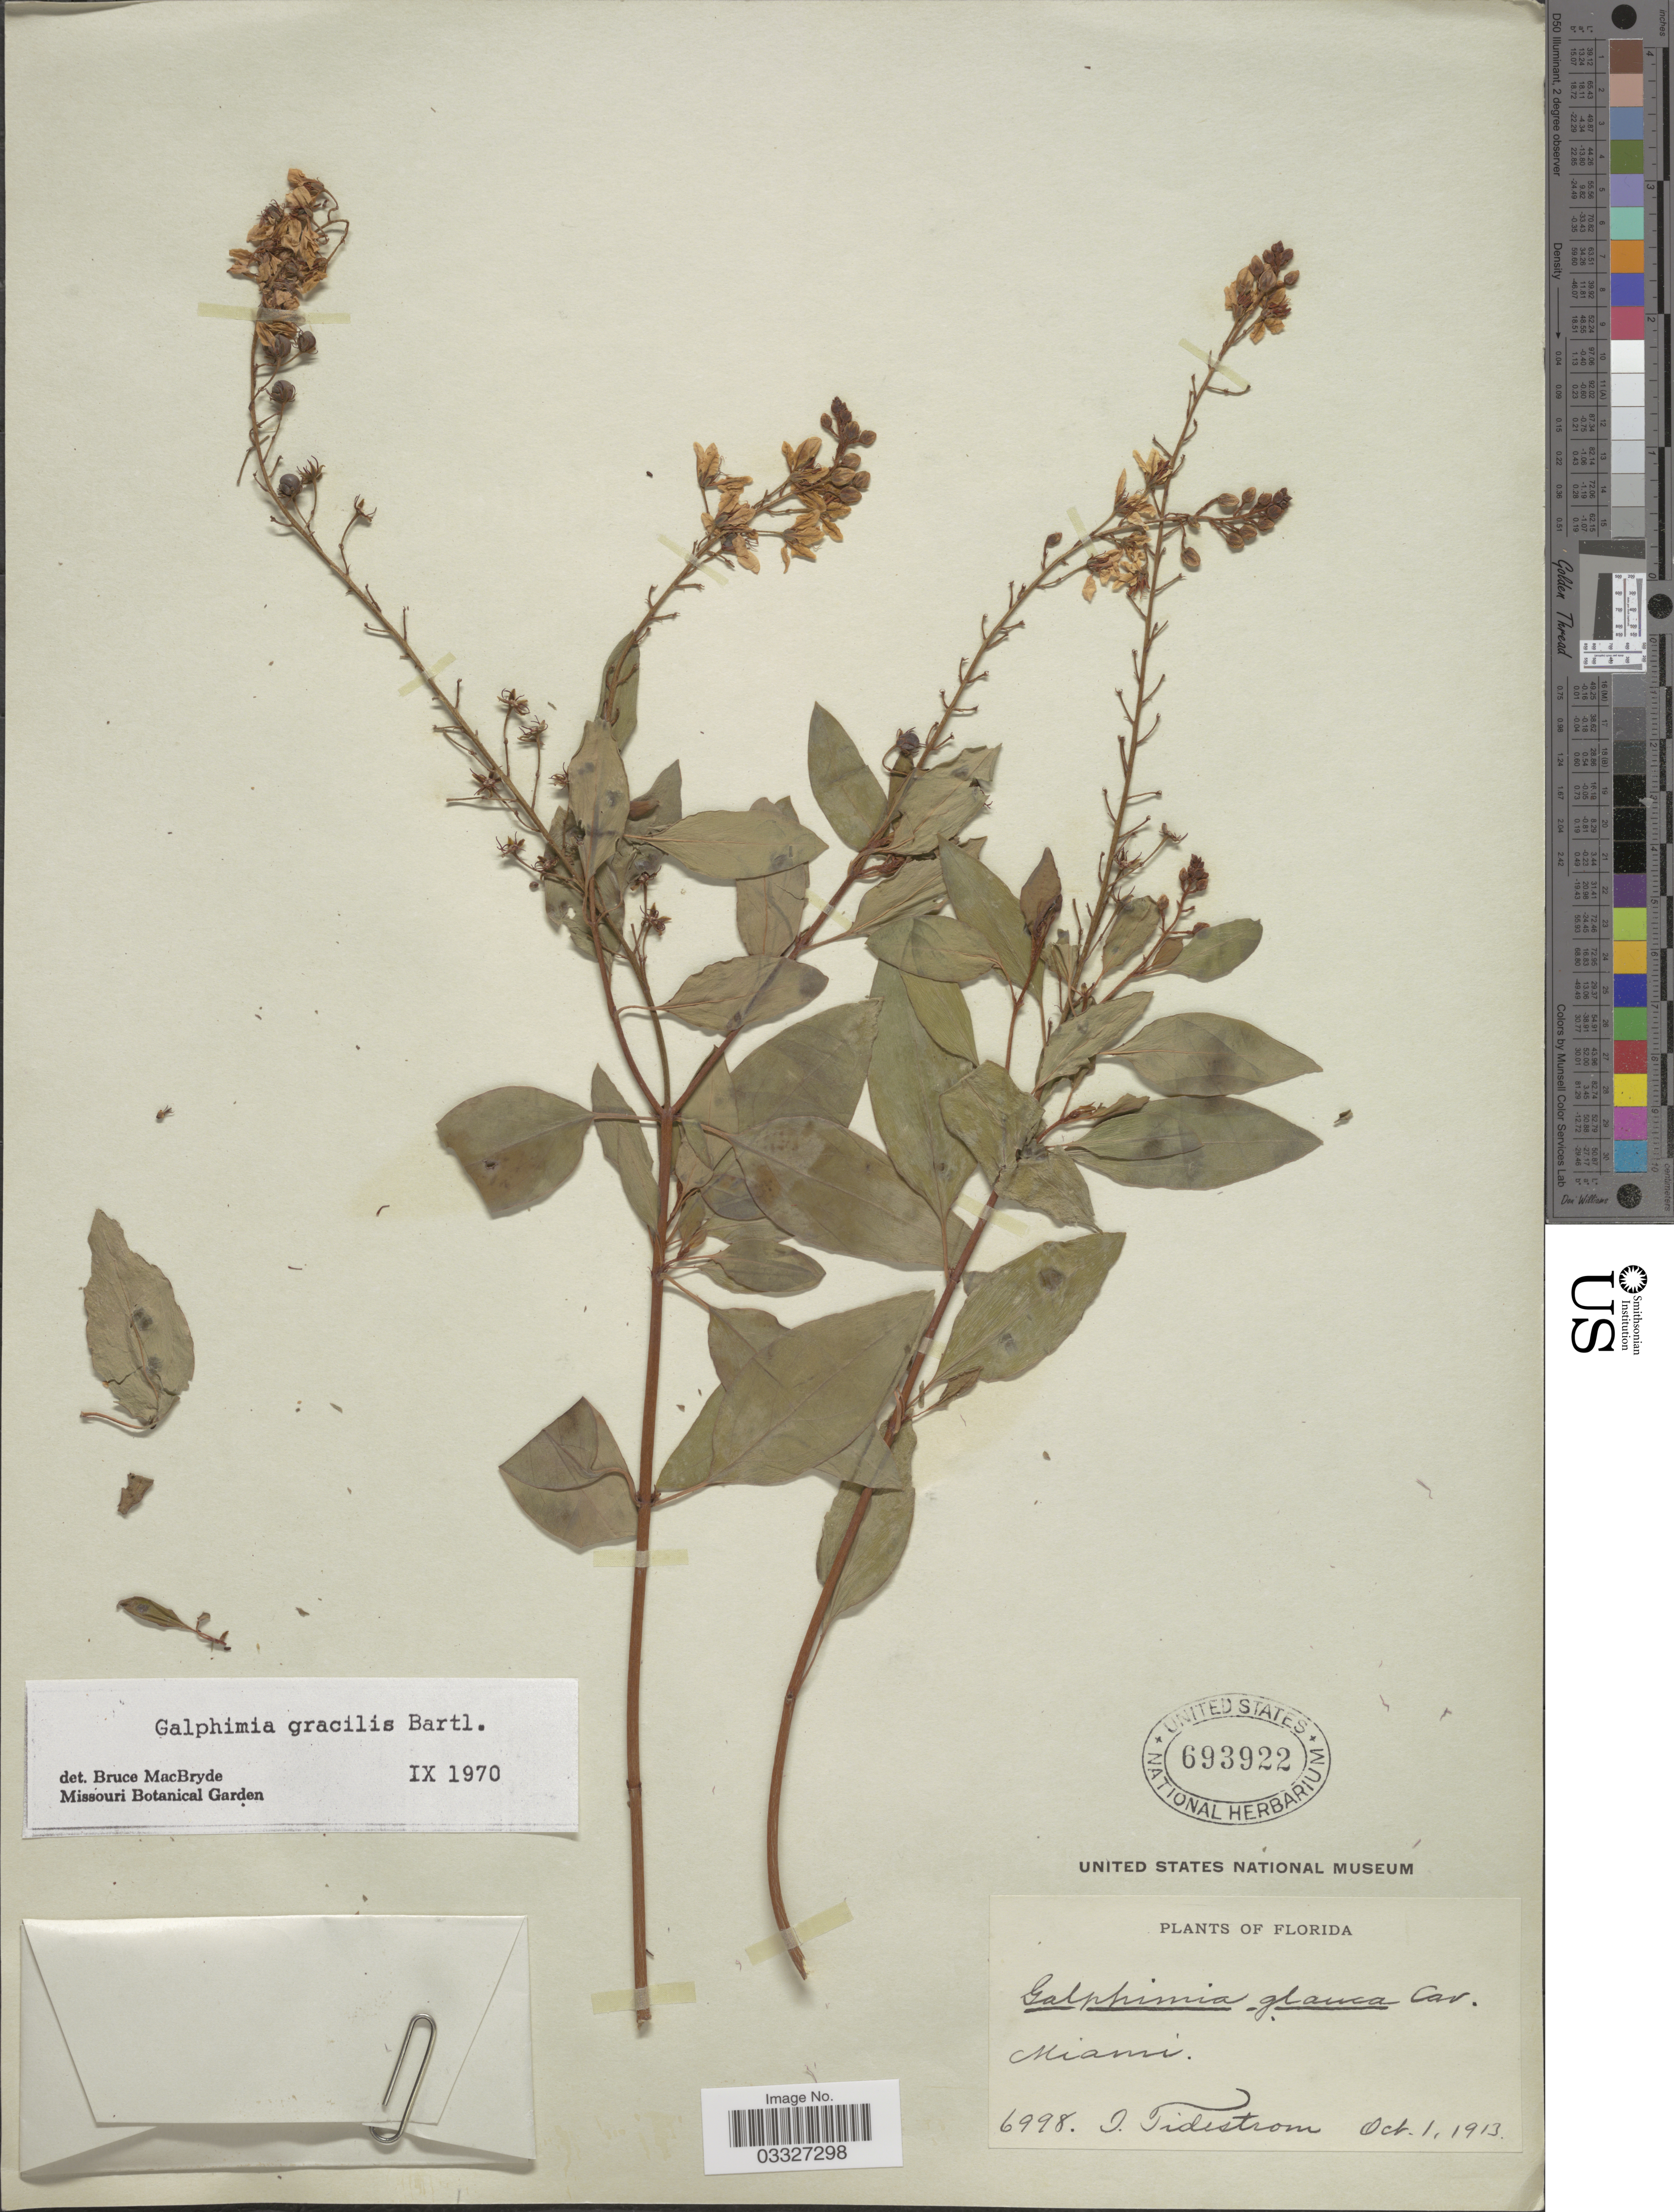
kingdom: Plantae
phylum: Tracheophyta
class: Magnoliopsida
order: Malpighiales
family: Malpighiaceae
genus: Galphimia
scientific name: Galphimia glauca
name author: Cav.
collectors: I. F. Tidestrom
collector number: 6998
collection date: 1913-10-01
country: United States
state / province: Florida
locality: Miami.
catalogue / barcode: US 693922